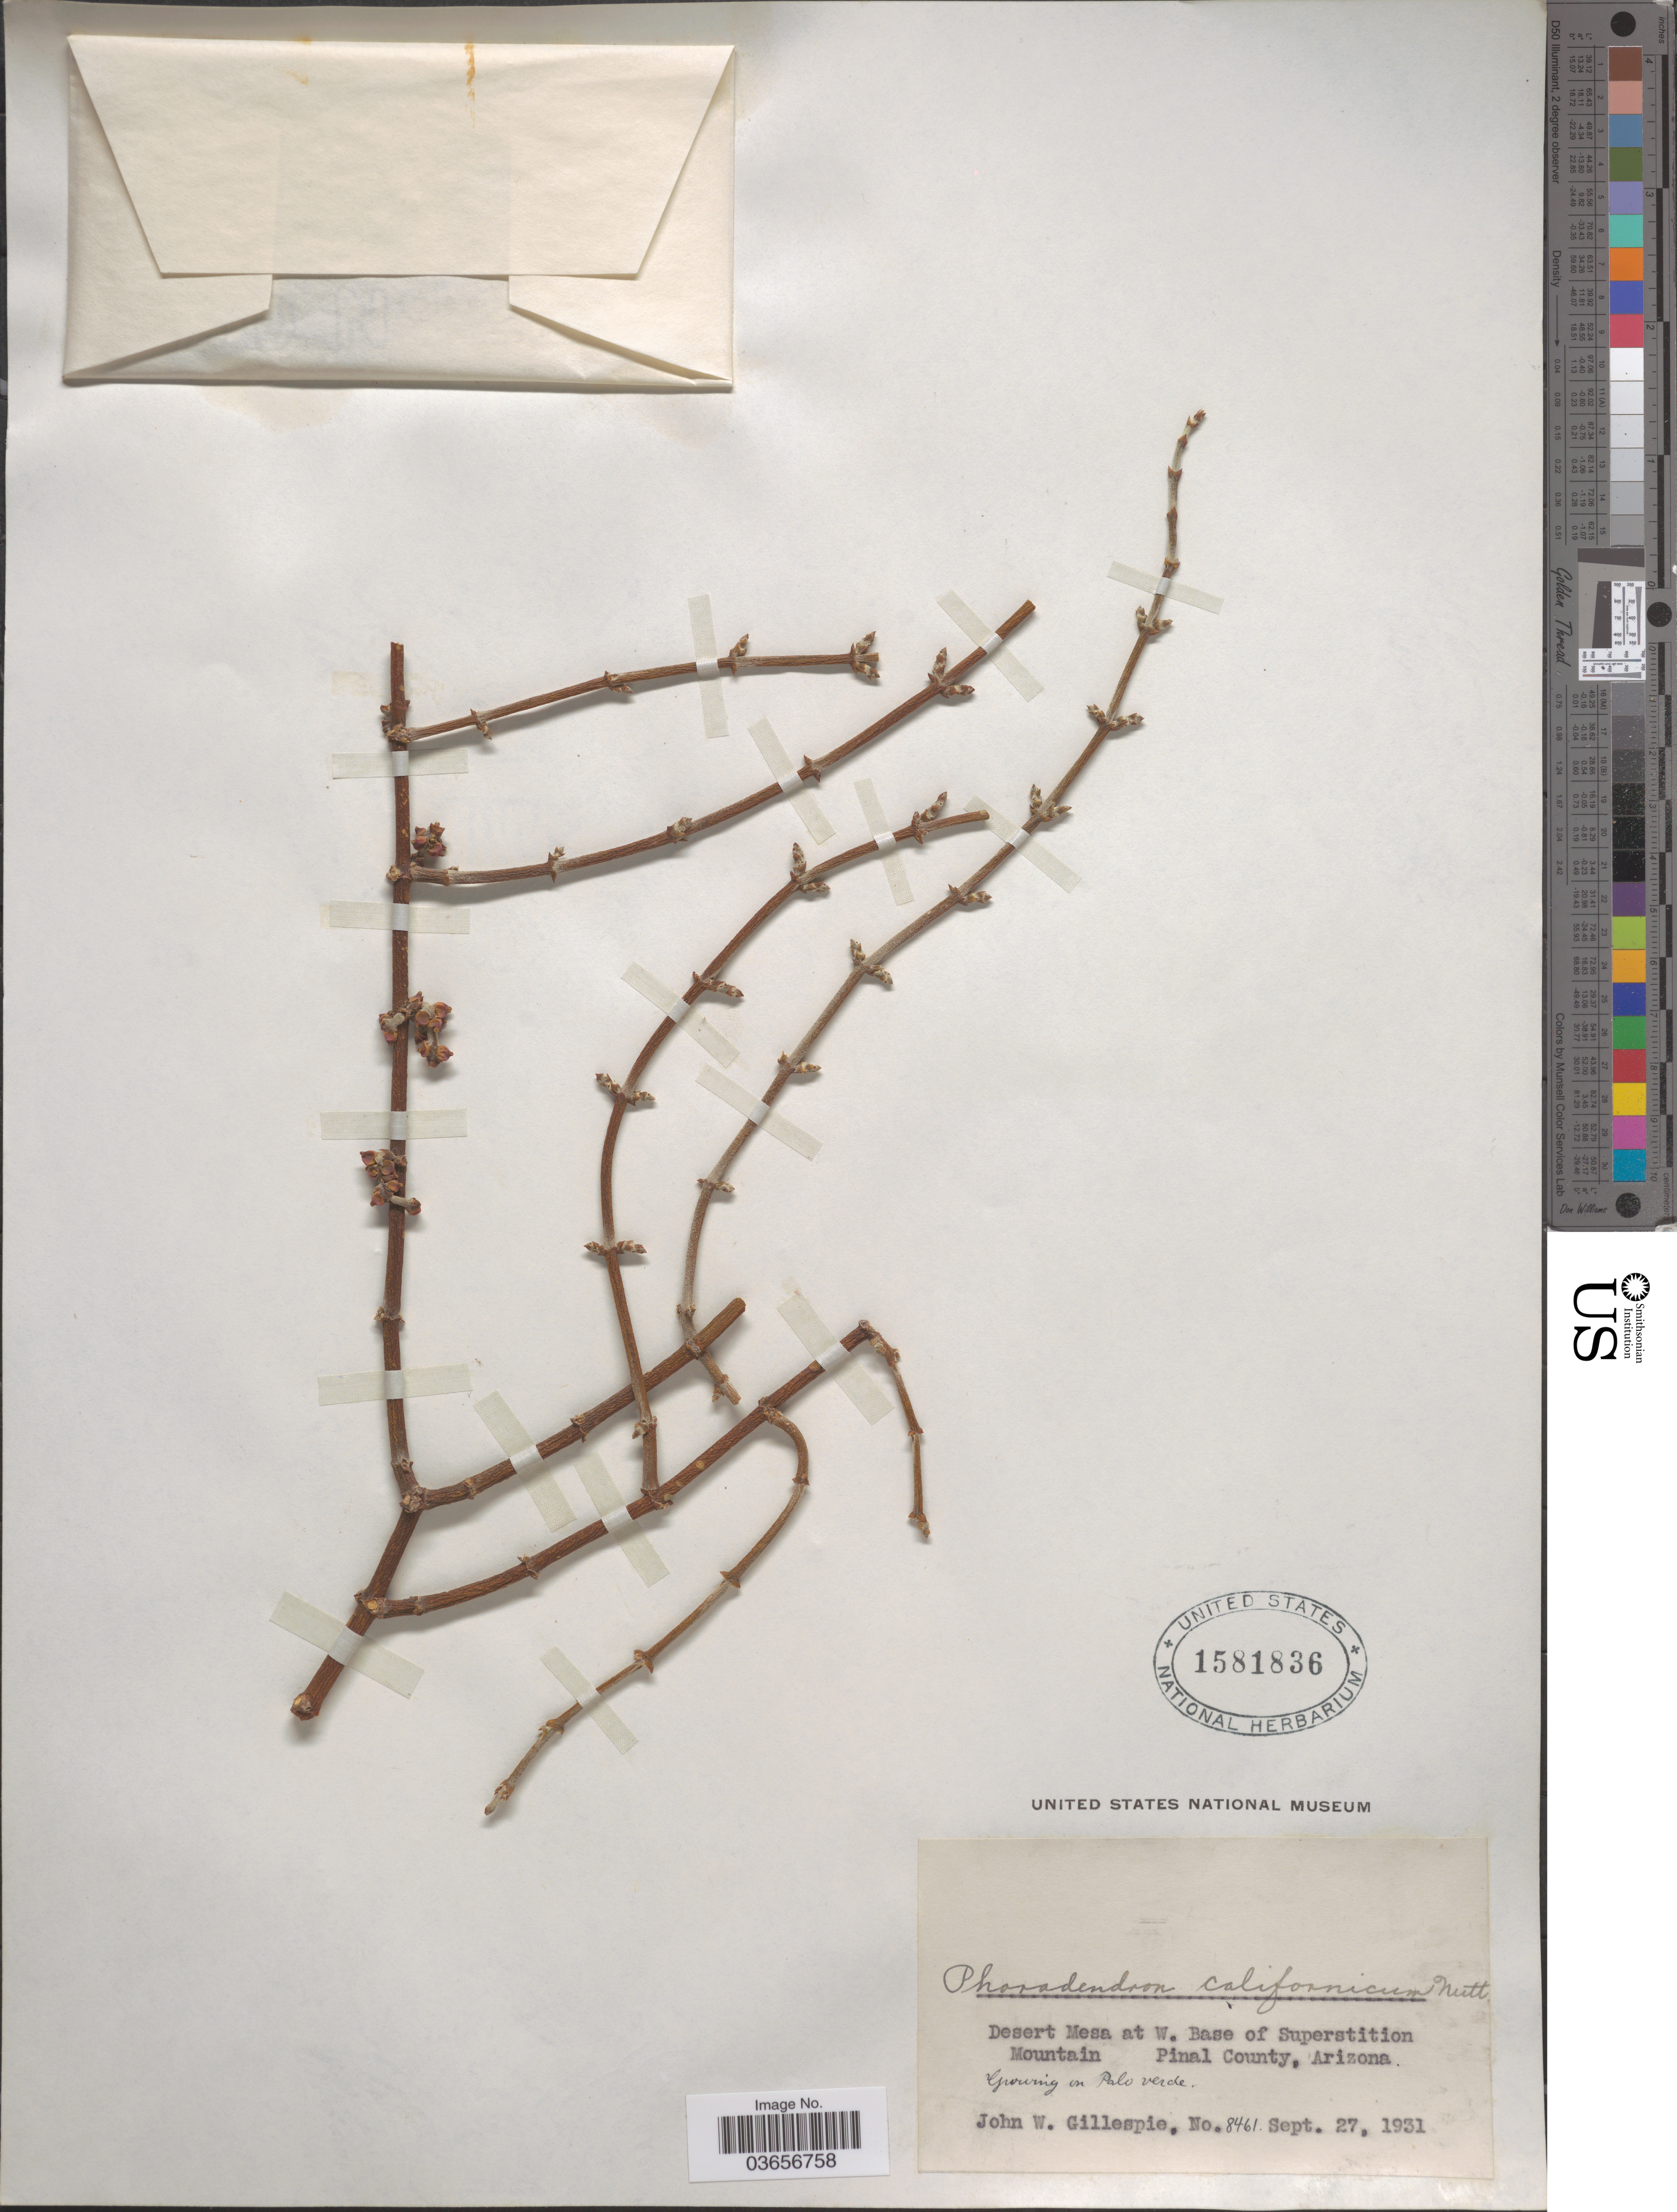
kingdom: Plantae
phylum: Tracheophyta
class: Magnoliopsida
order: Santalales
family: Viscaceae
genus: Phoradendron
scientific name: Phoradendron californicum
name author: Nutt.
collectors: J. W. Gillespie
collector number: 8461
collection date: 1931-09-27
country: United States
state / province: Arizona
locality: Desert Mesa at W. Base of Superstition Mountain Pinal County. On Palo Verde.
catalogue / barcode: US 1581836